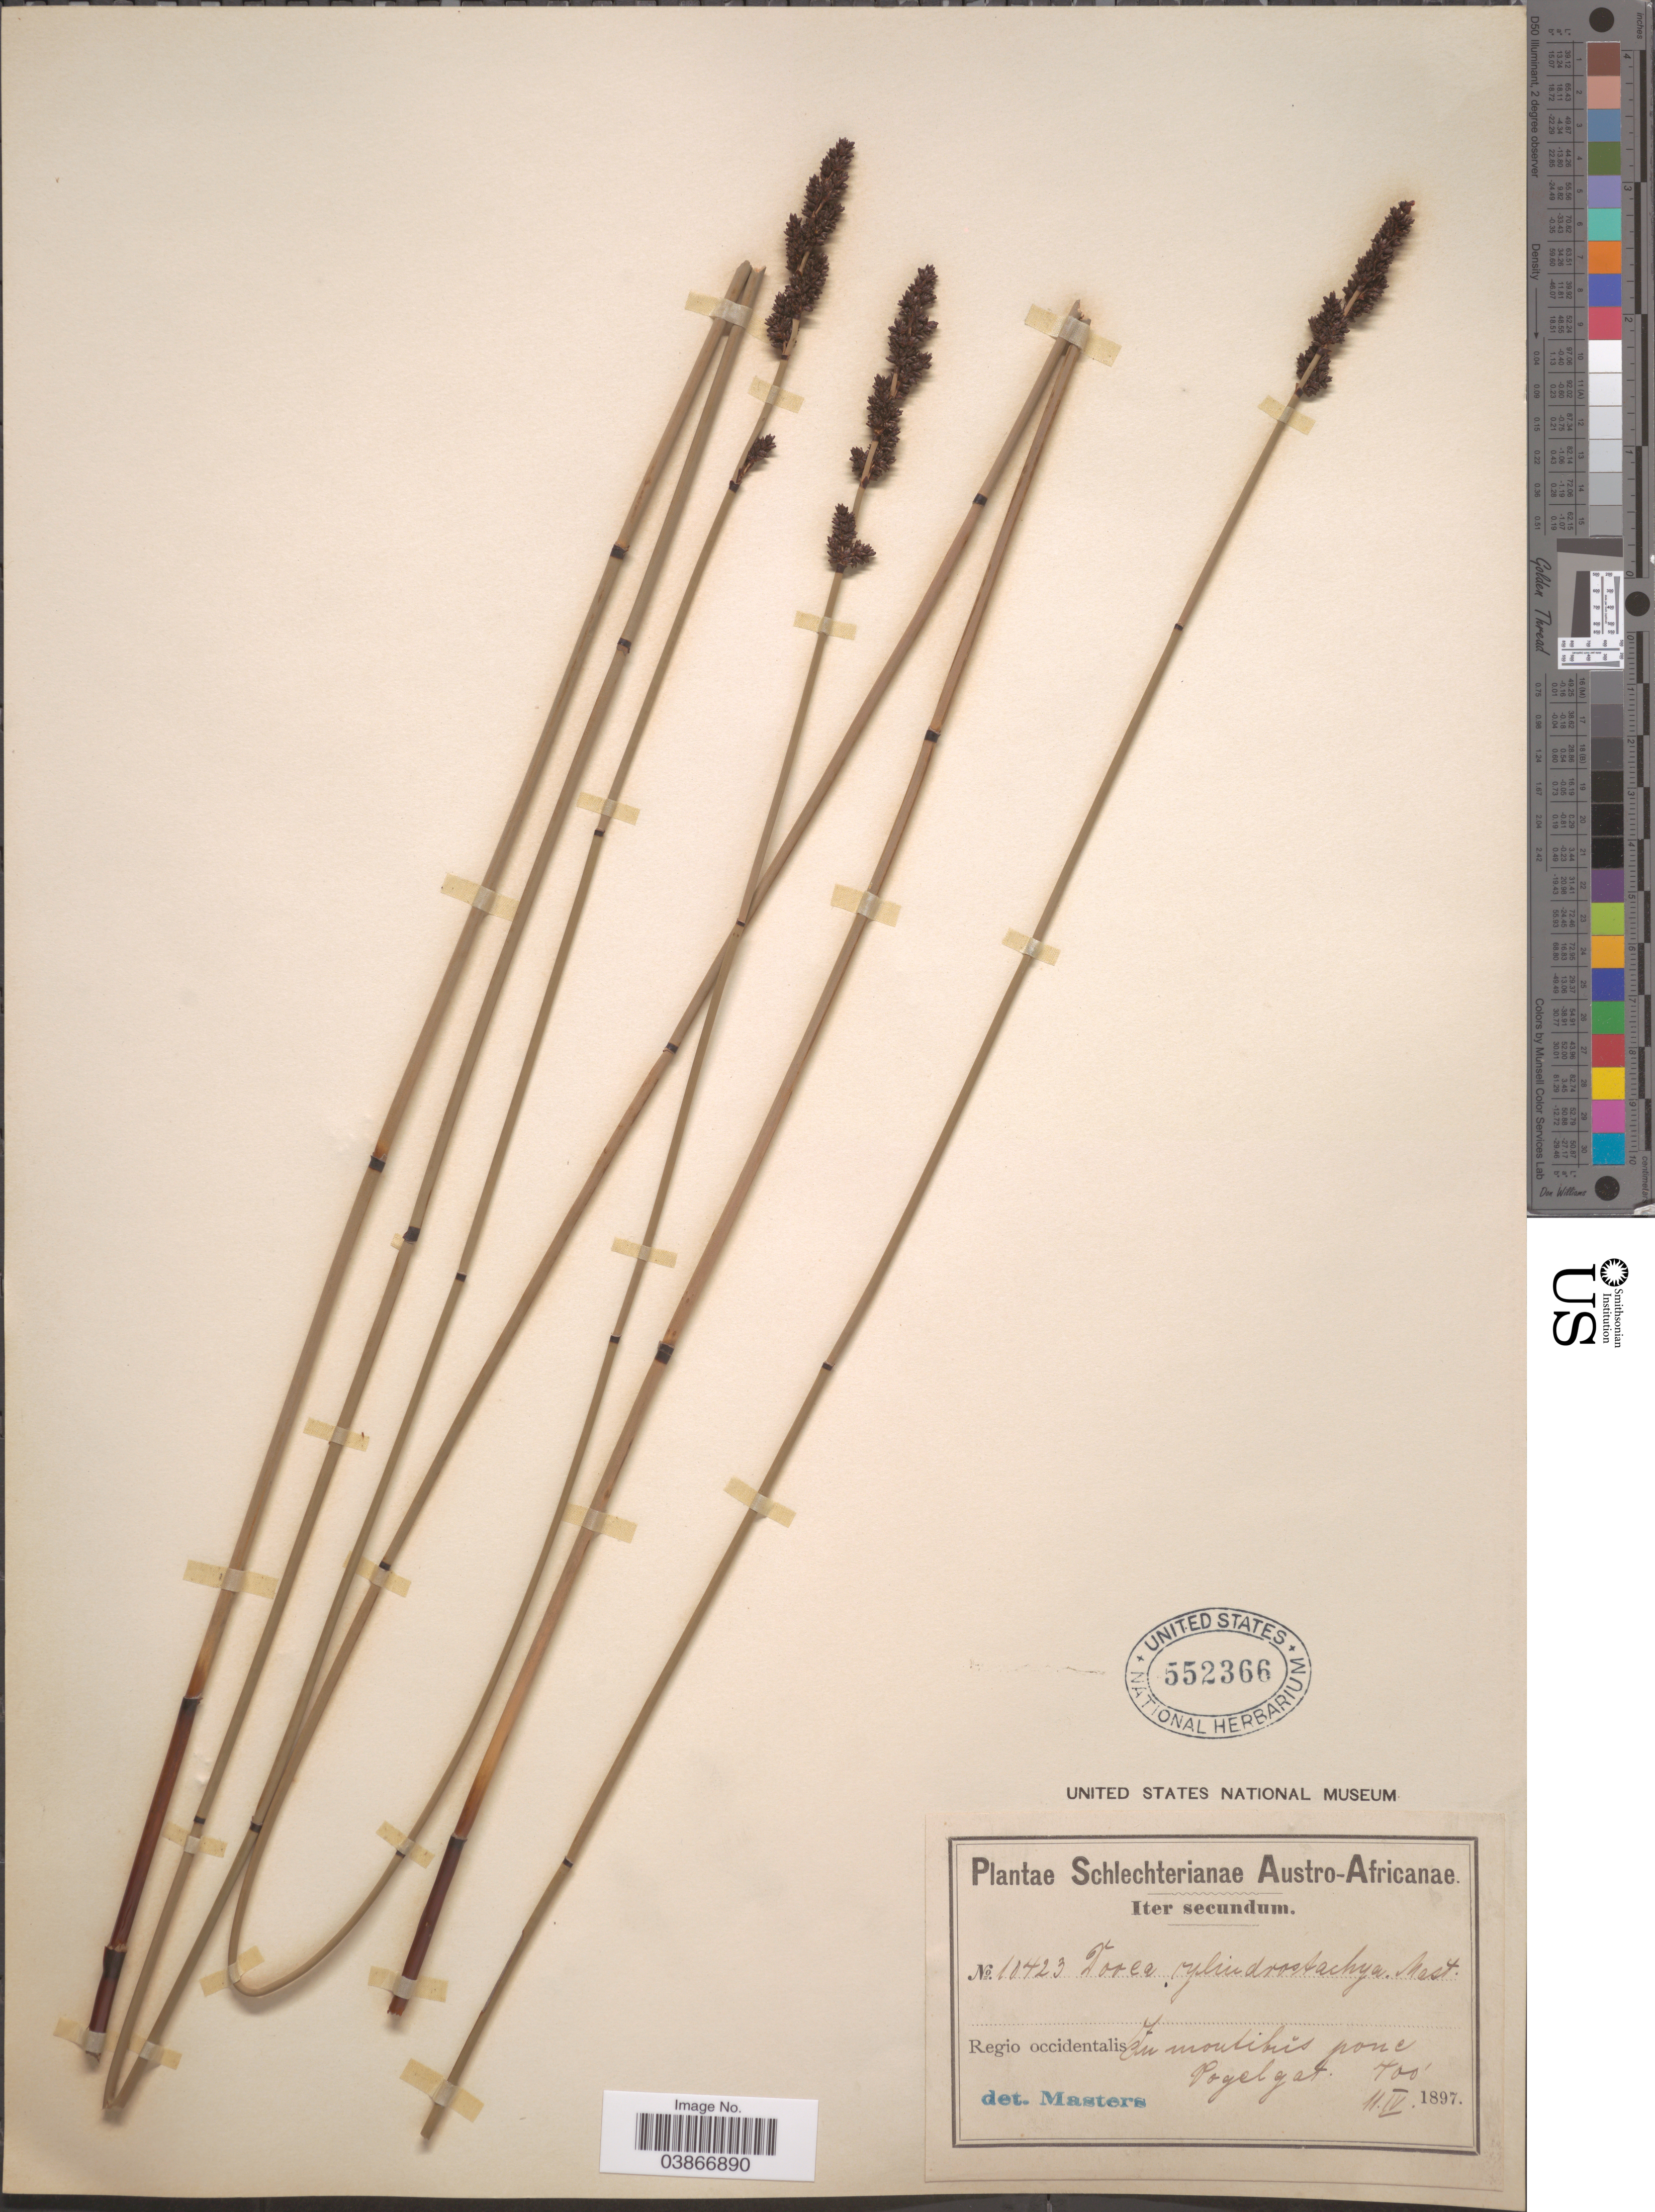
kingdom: Plantae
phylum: Tracheophyta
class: Liliopsida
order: Poales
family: Restionaceae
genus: Elegia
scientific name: Elegia tectorum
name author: (L. f.) Moline & H.P. Linder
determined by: Strong, Mark T., (BOT), Smithsonian Institution - National Museum of Natural History (UNITED STATES)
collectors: Schlechter, --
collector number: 10423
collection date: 1897-04-11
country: South Africa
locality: Austro-Africanae. Regio occidentalis. In montibŭs pone Vogelgat.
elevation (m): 122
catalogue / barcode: US 552366